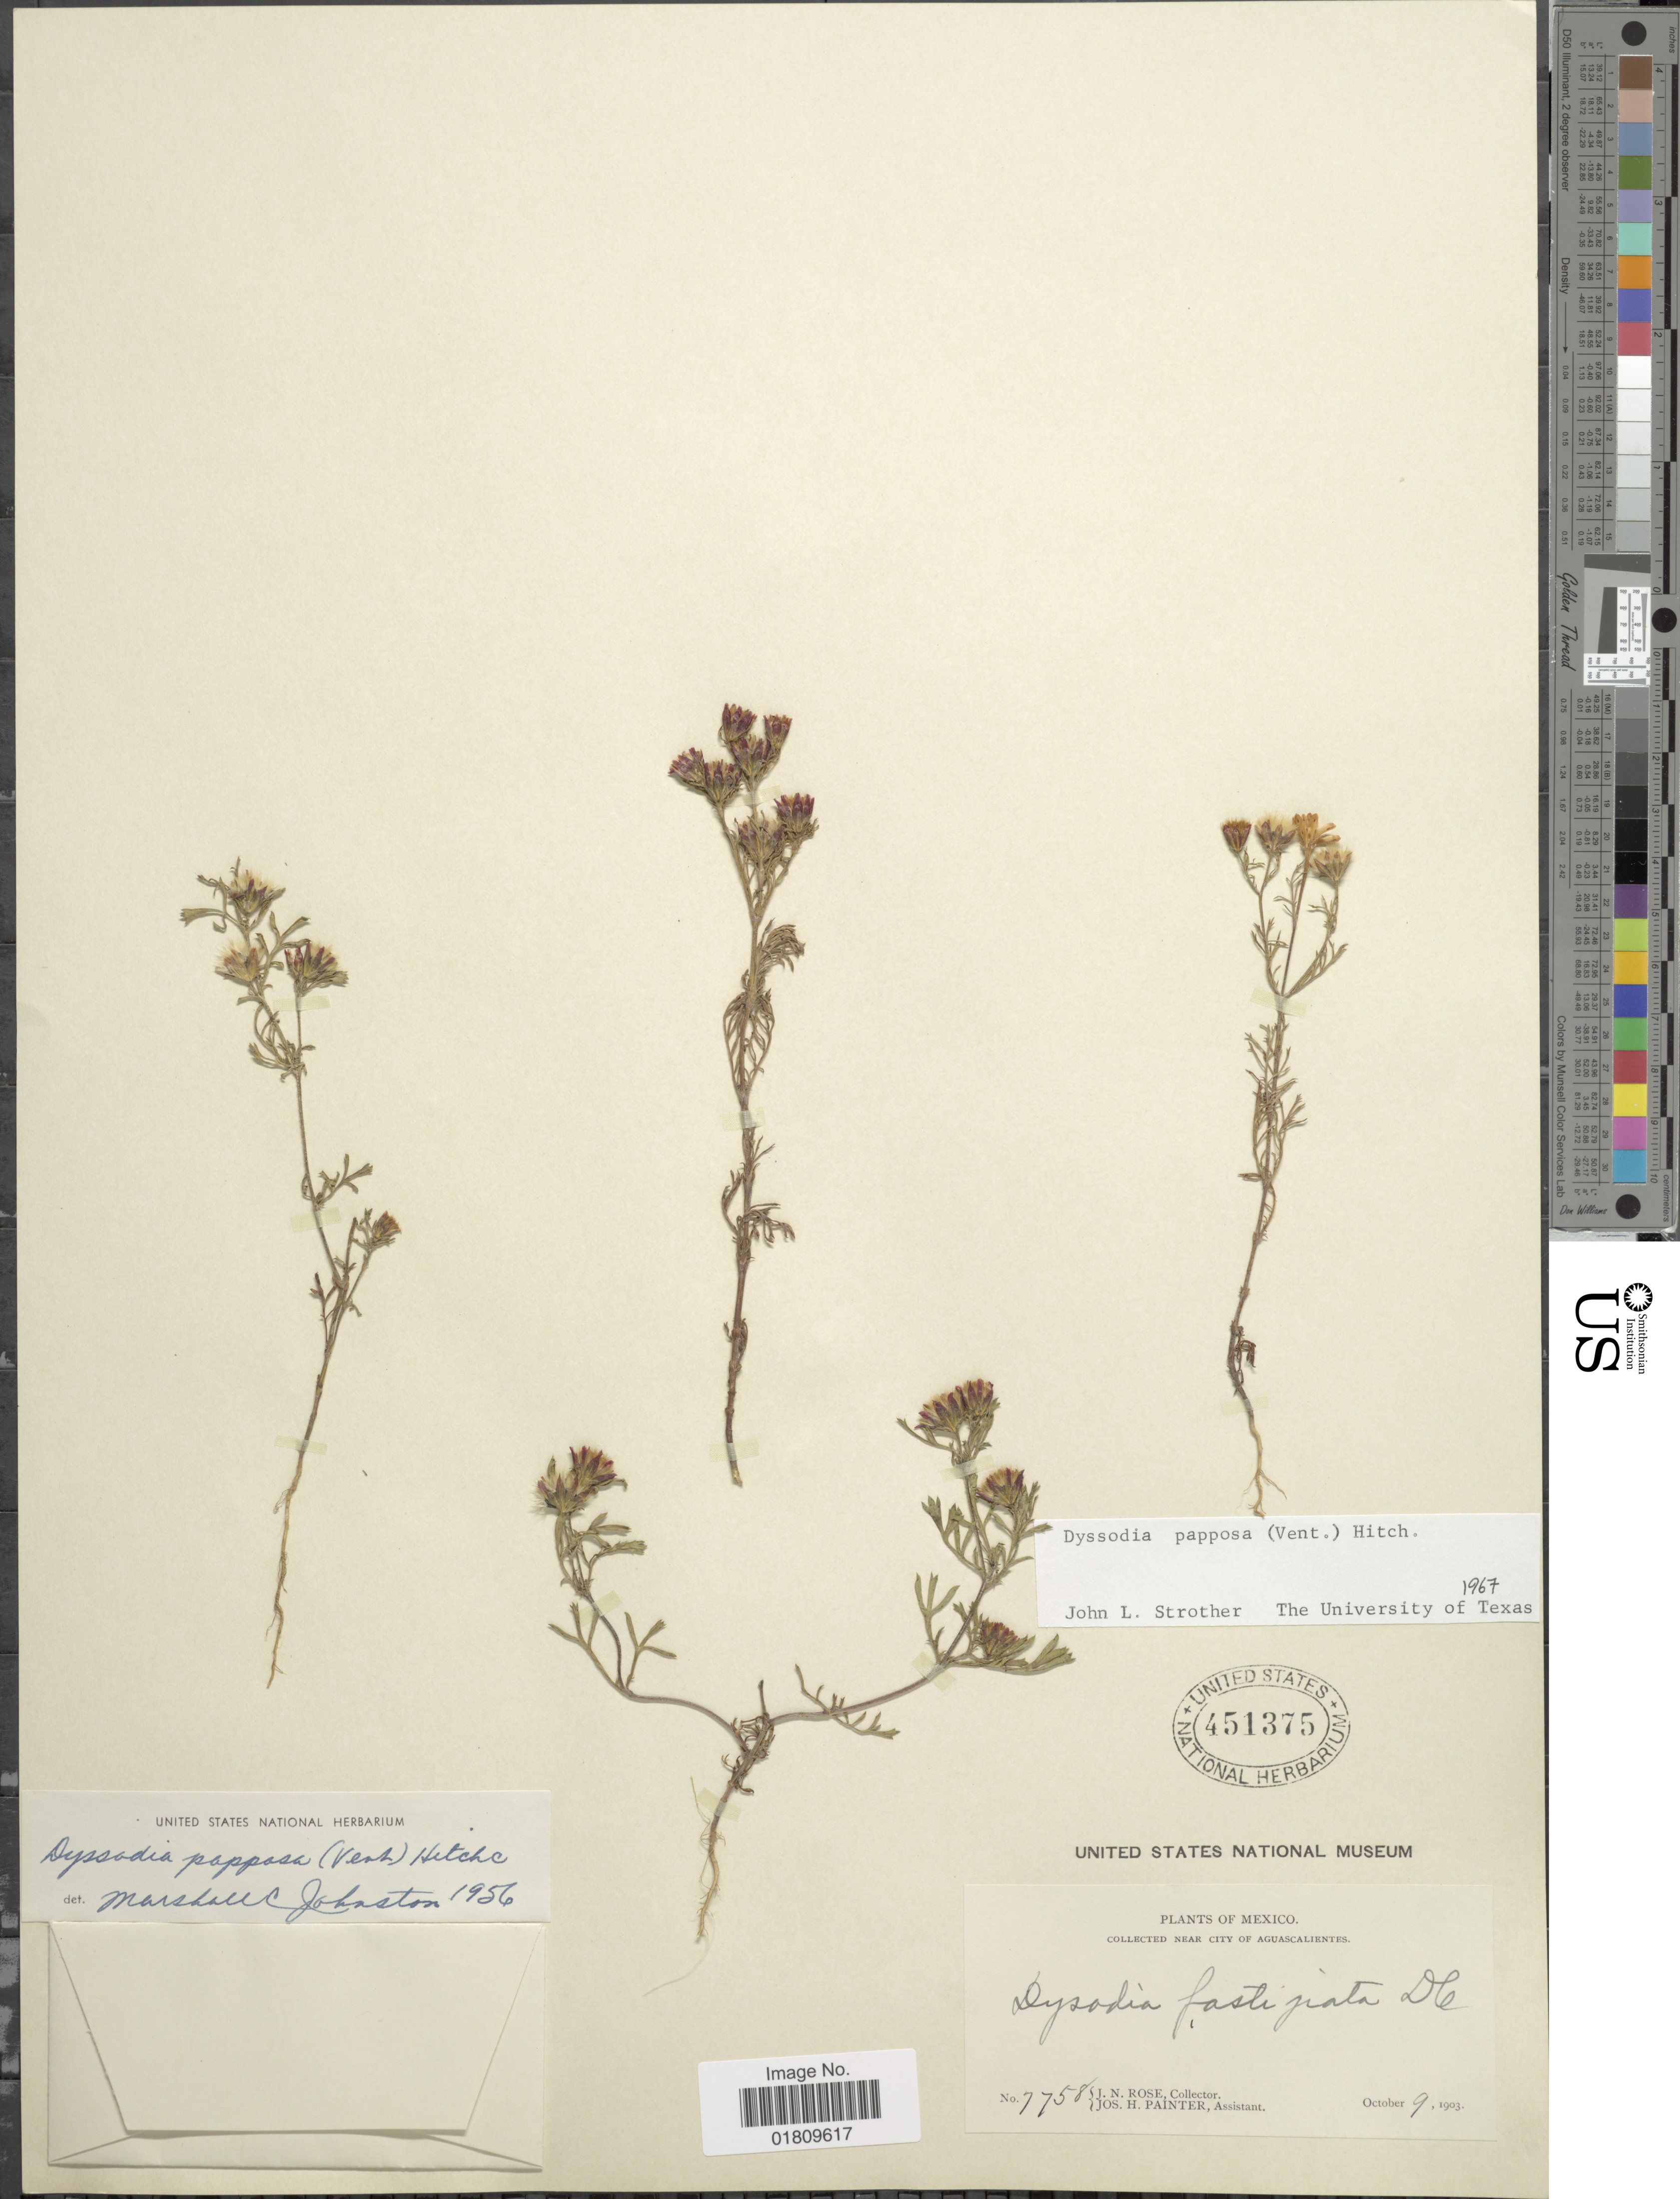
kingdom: Plantae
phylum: Tracheophyta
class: Magnoliopsida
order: Asterales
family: Asteraceae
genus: Dyssodia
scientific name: Dyssodia papposa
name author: (Vent.) Hitchc.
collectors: J. N. Rose & J. H. Painter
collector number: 7758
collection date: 1903-10-09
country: Mexico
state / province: Aguascalientes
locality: Near City of Aguascaliente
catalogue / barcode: US 451375